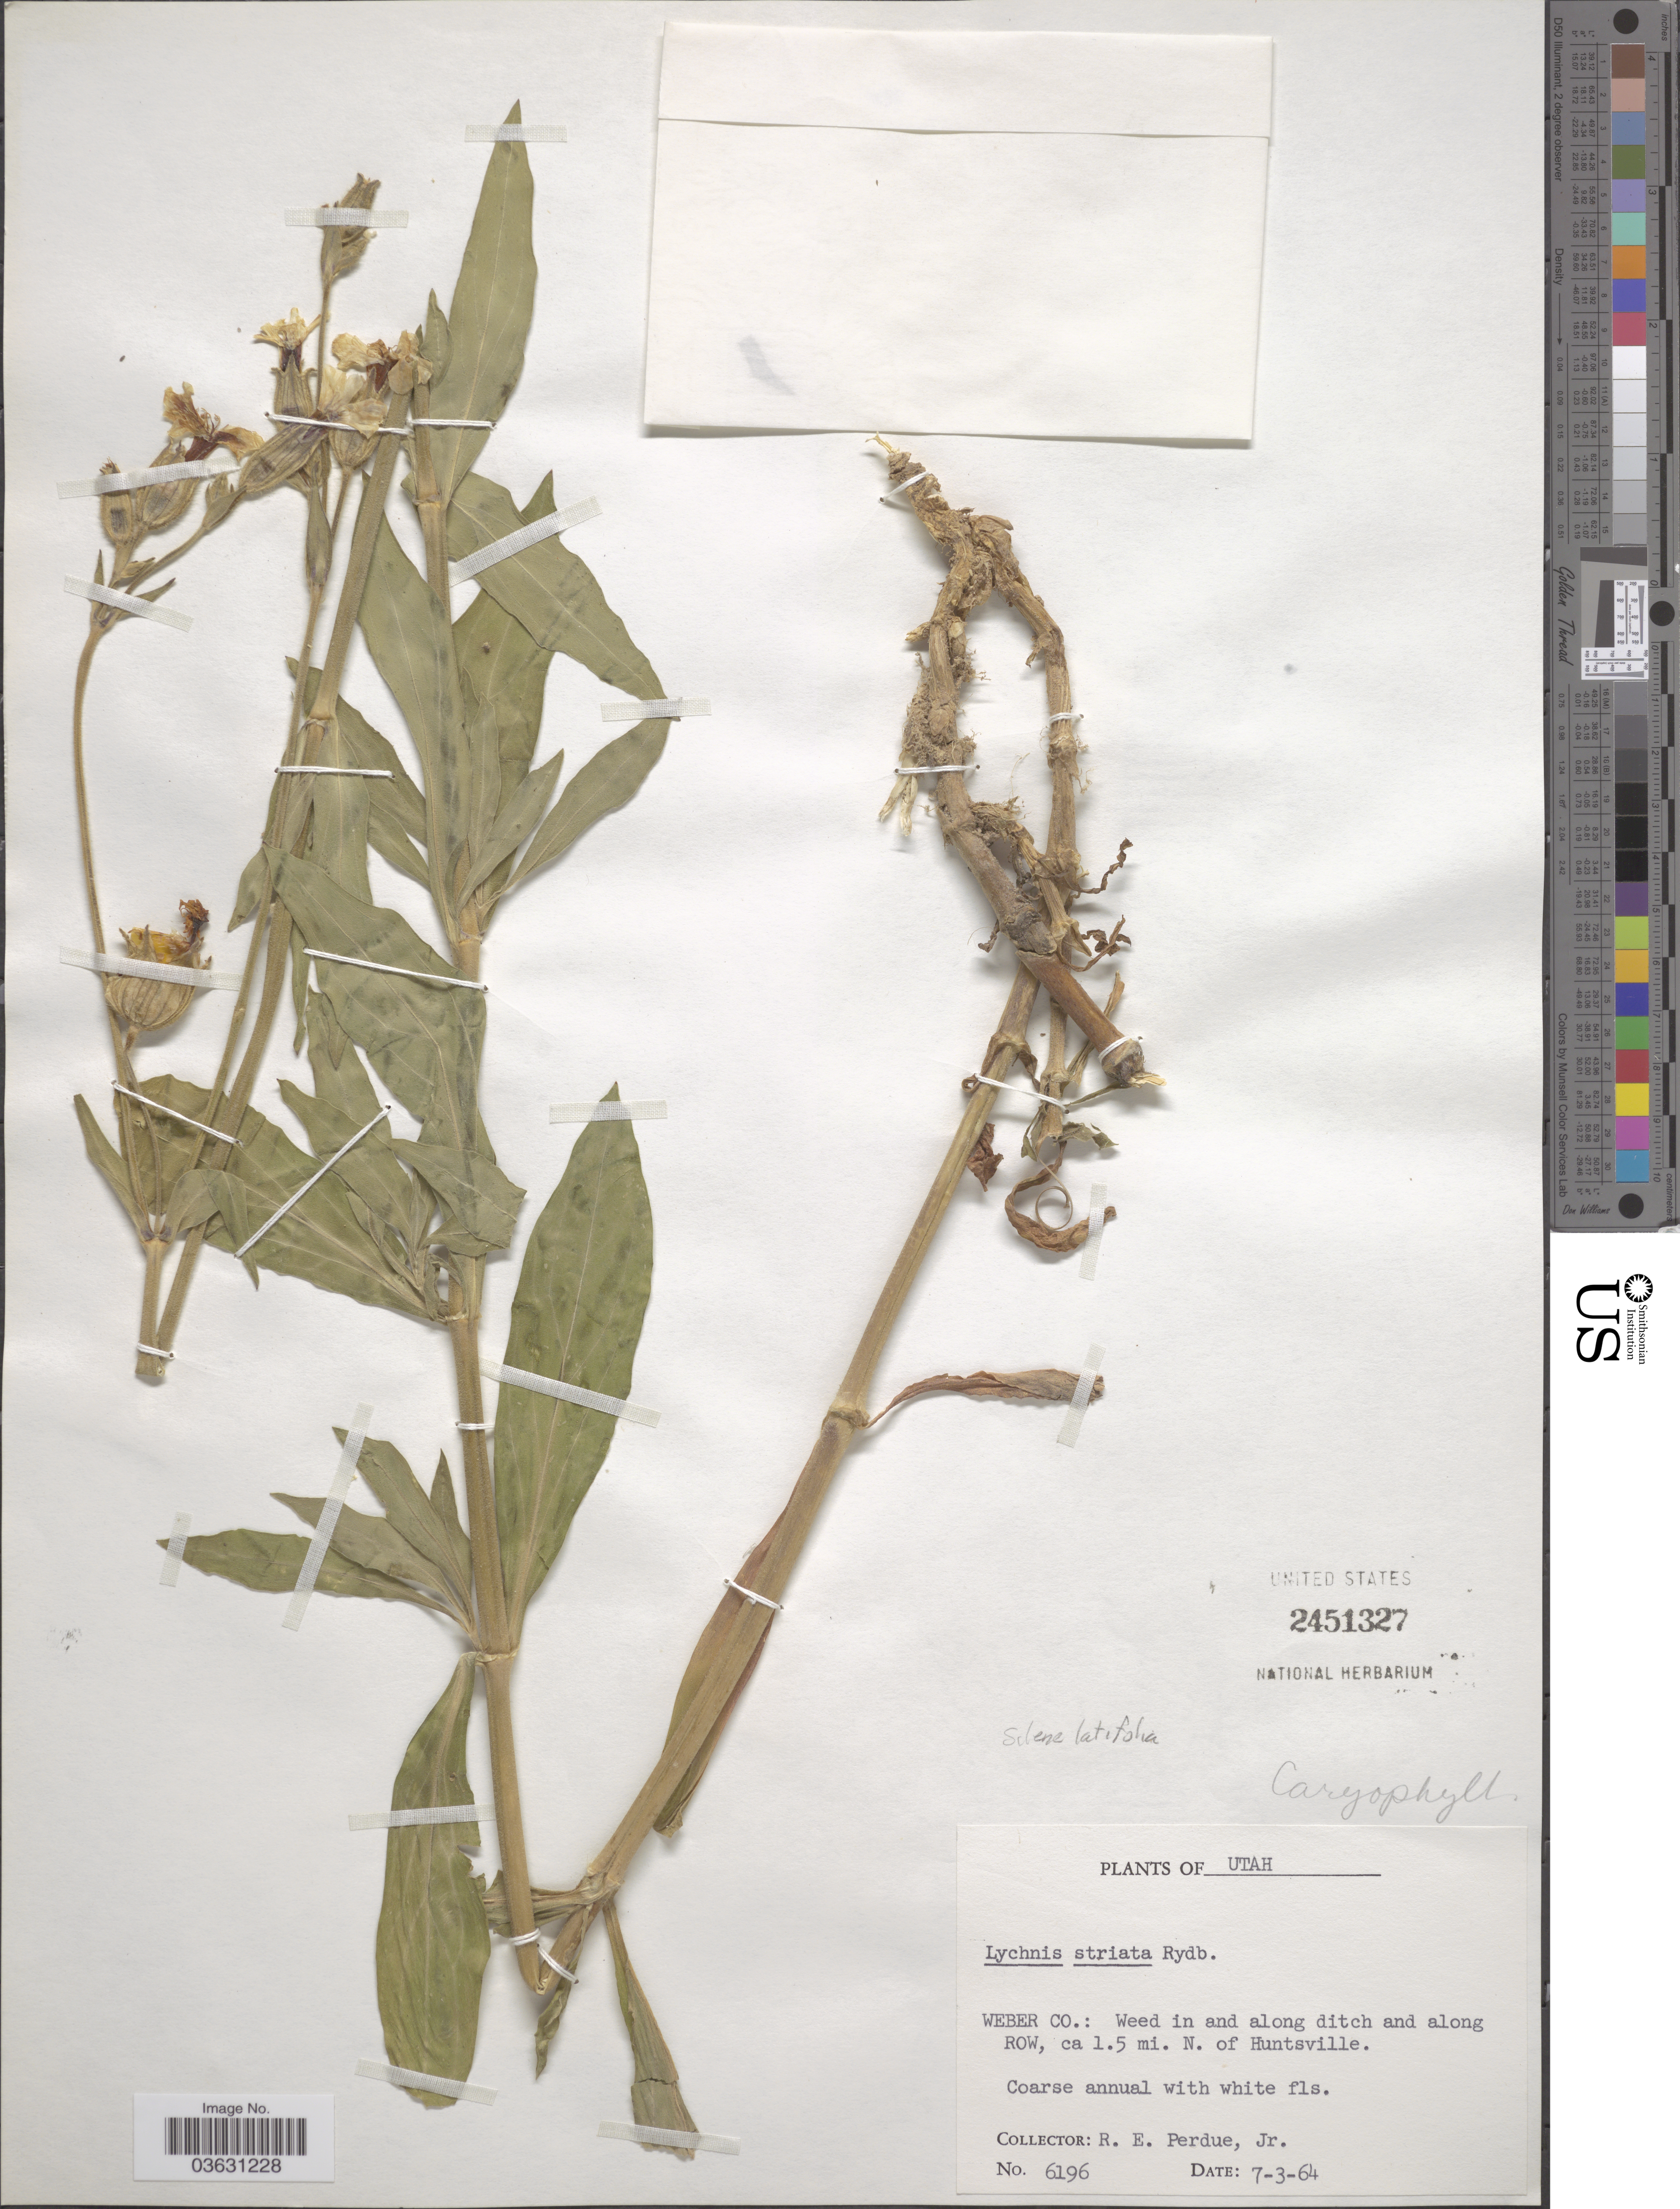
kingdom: Plantae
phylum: Tracheophyta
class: Magnoliopsida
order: Caryophyllales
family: Caryophyllaceae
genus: Silene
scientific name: Silene latifolia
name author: Poir.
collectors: R. E. Perdue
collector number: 6196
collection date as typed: Transcribed d/m/y: 3/7/64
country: United States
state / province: Utah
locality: Weber Co.: Weed in and along ditch and along ROW, ca 1.5 mi. N. of Huntsville.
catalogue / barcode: US 2451327